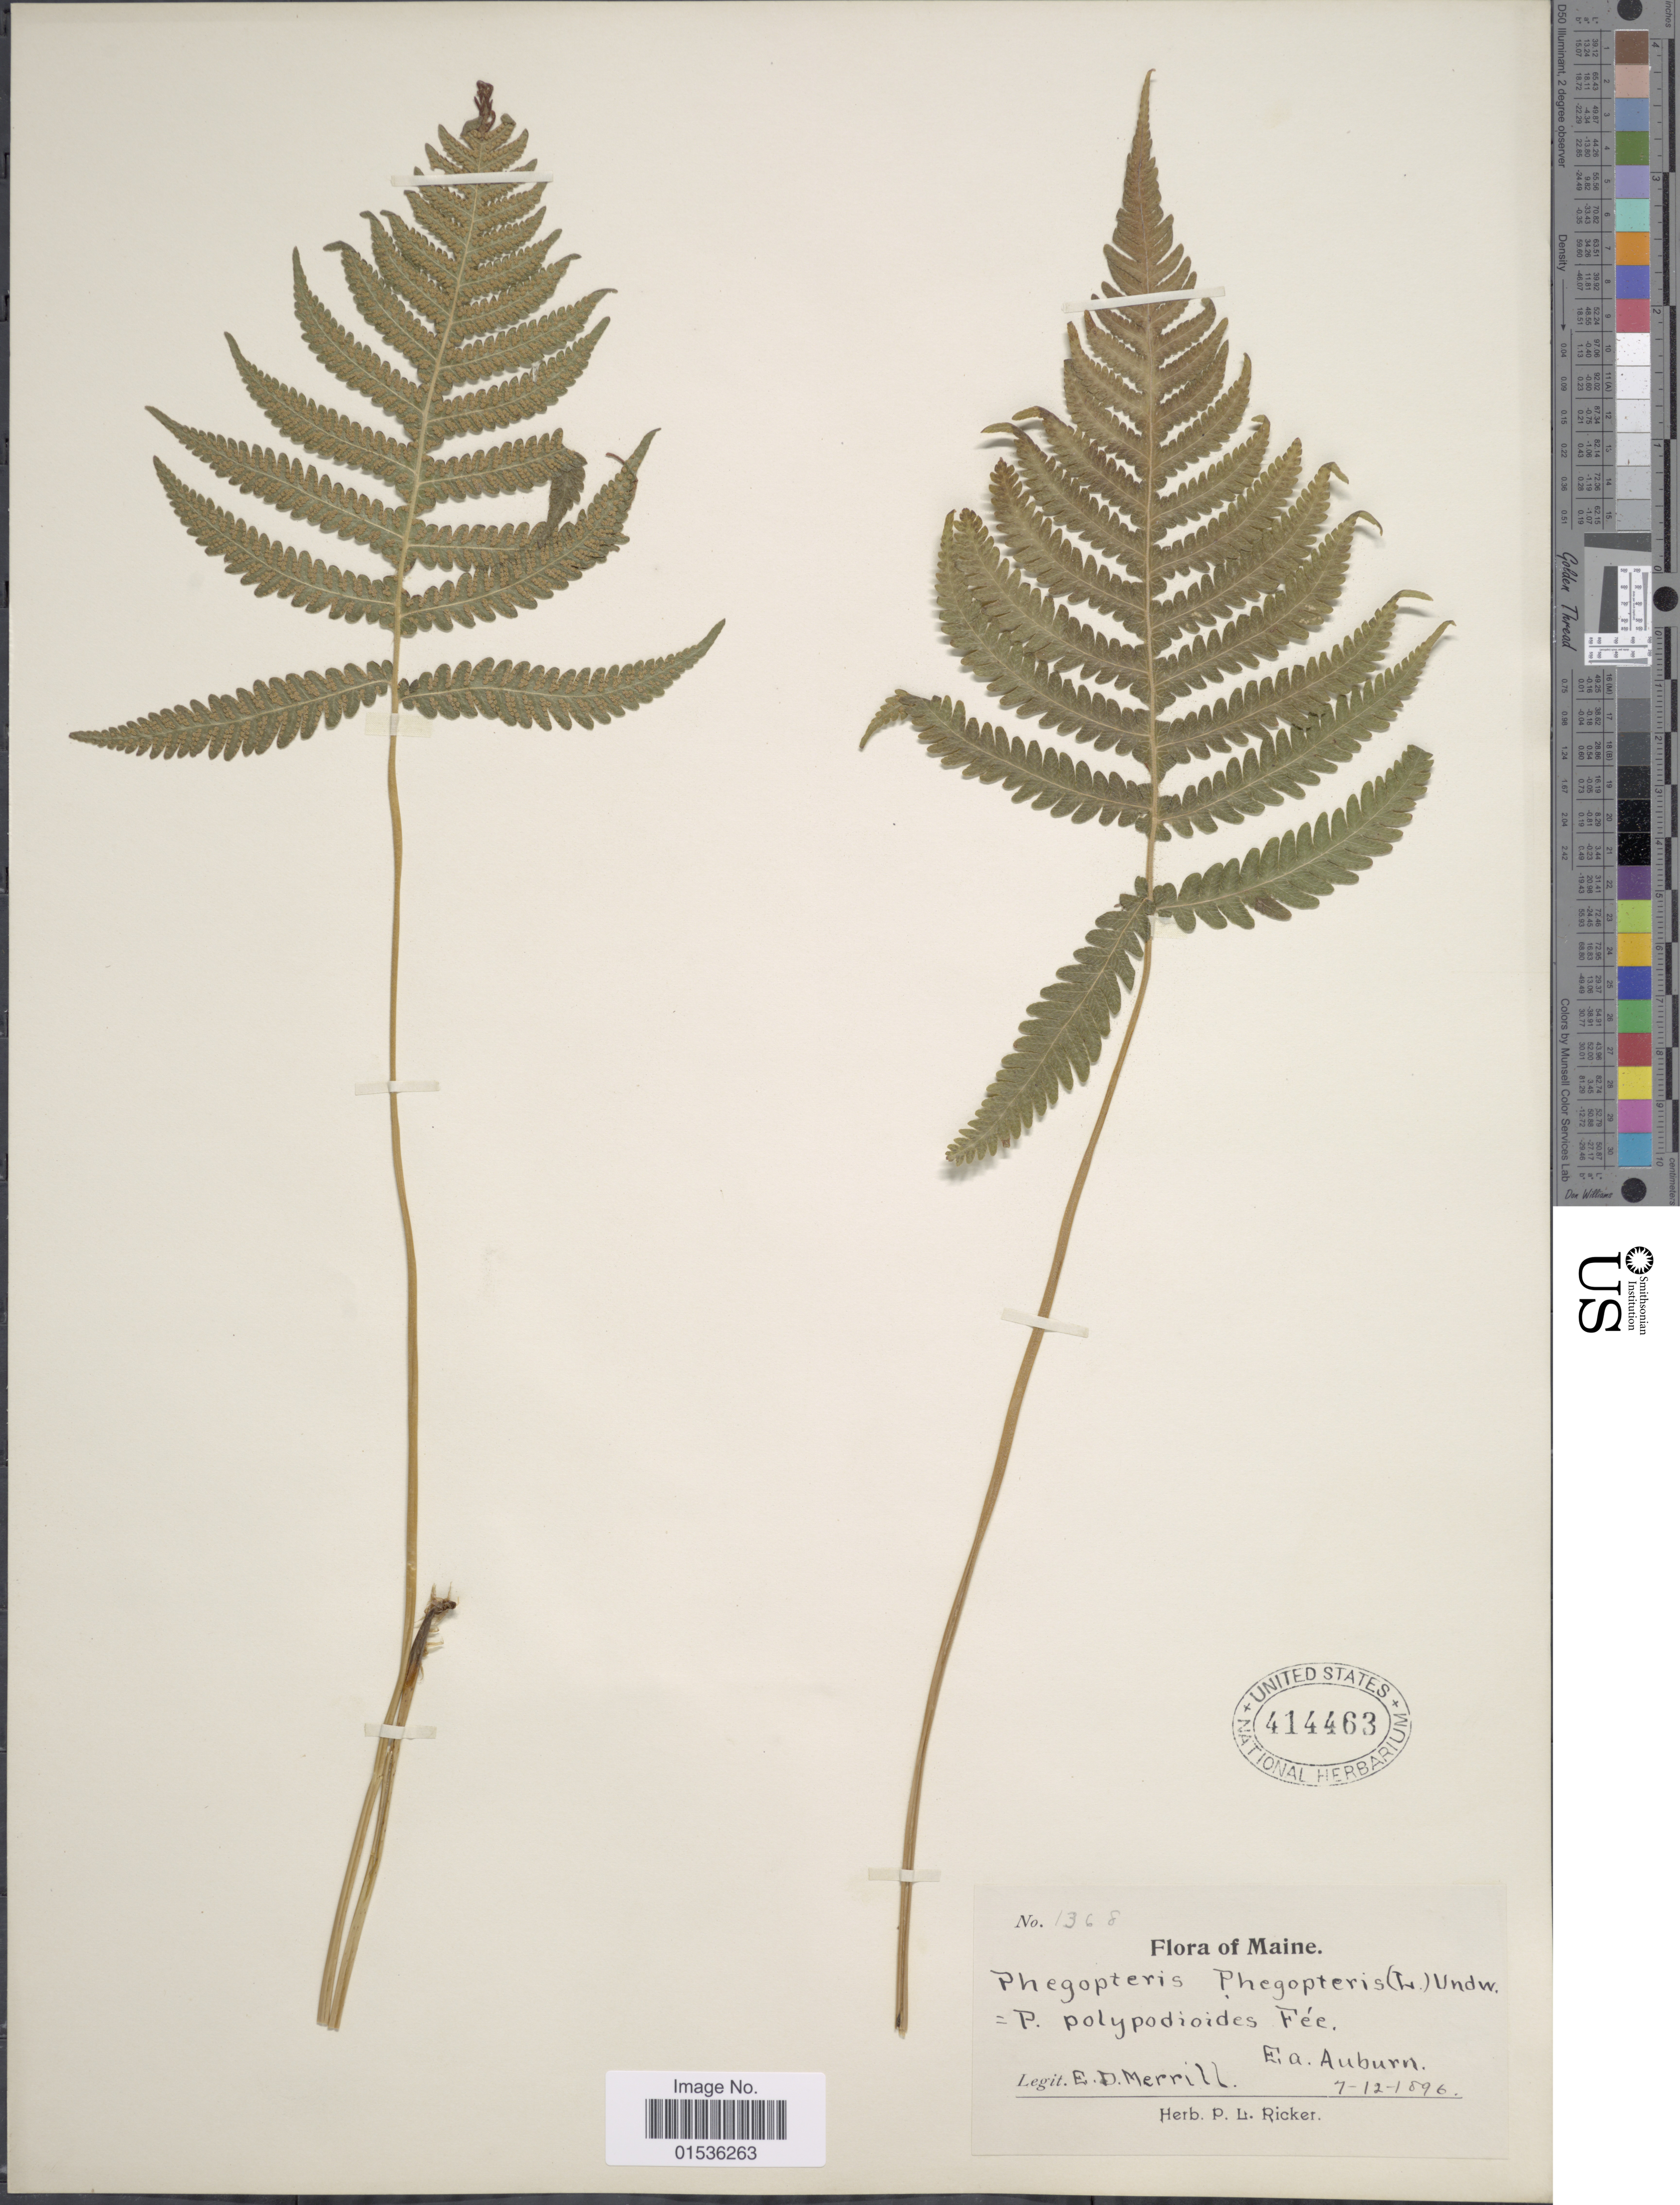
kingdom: Plantae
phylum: Tracheophyta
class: Polypodiopsida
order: Polypodiales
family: Thelypteridaceae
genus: Phegopteris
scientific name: Phegopteris connectilis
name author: (Michx.) Watt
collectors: E. D. Merrill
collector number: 1368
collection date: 1896-07-12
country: United States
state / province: Maine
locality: Maine, E.a. Auburn.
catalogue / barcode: US 414463